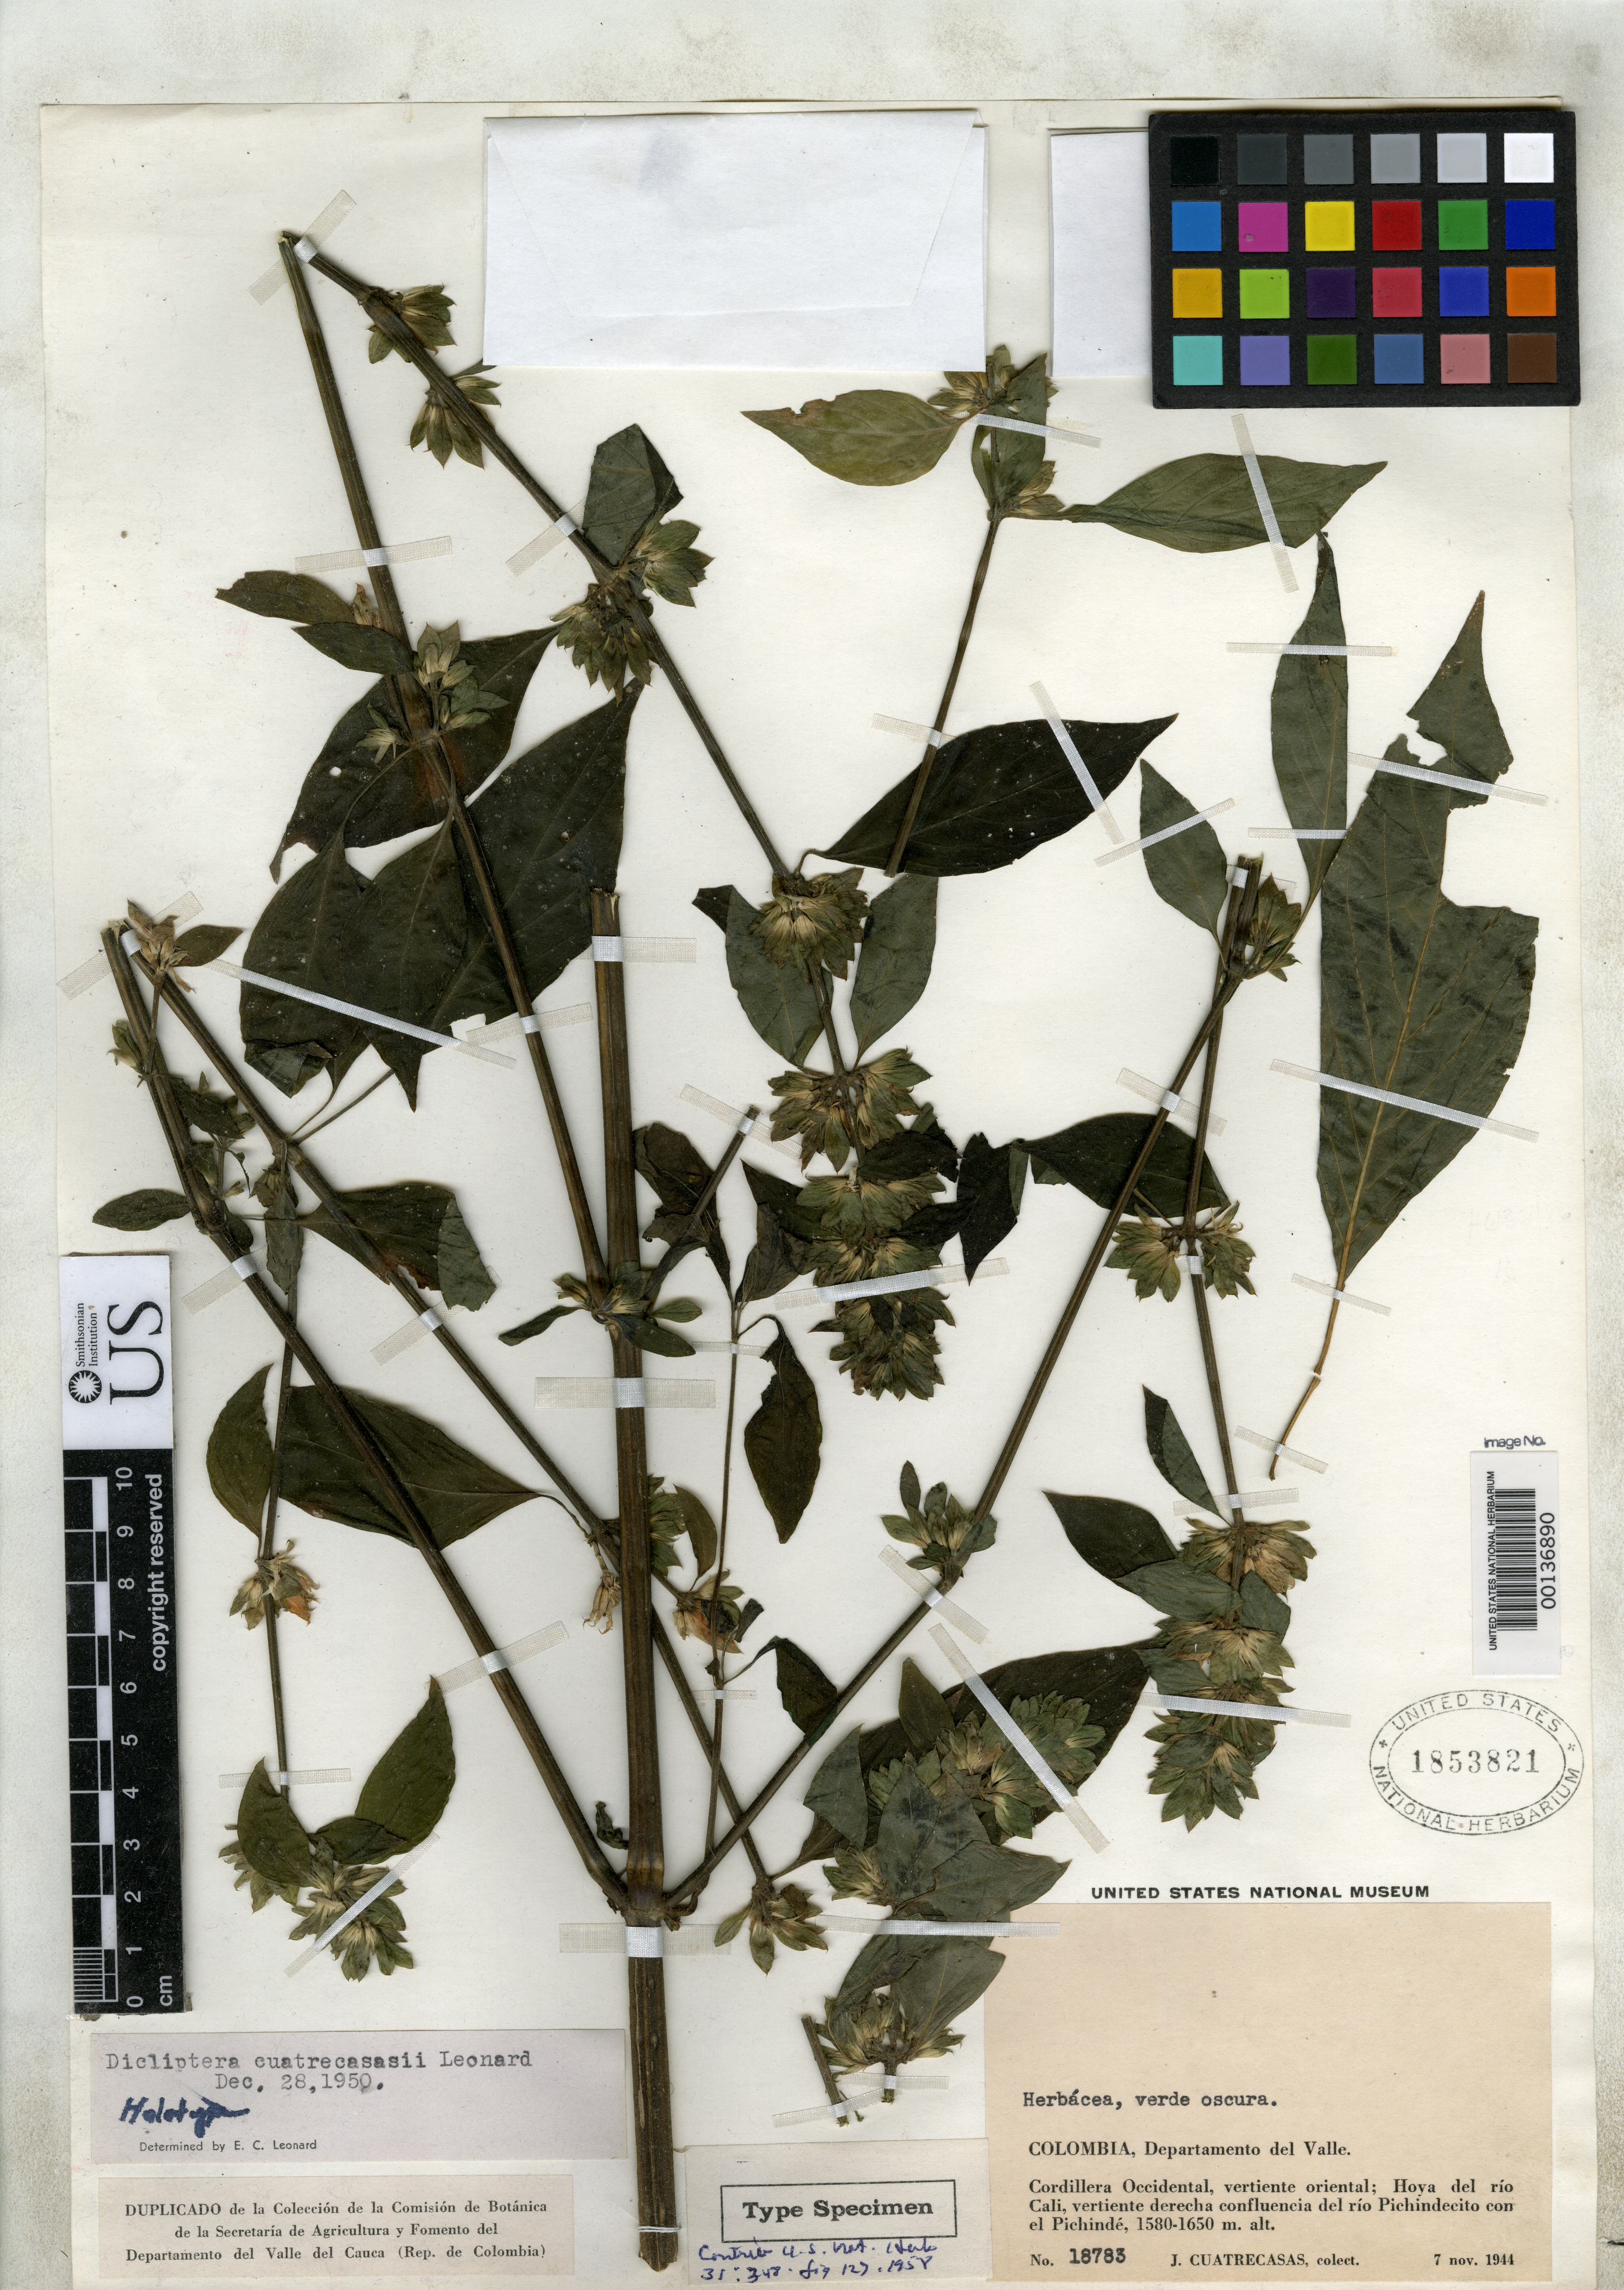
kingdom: Plantae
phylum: Tracheophyta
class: Magnoliopsida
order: Lamiales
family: Acanthaceae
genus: Dicliptera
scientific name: Dicliptera cuatrecasasii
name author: Leonard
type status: Holotype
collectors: J. Cuatrecasas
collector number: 18783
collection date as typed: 07 Nov 1944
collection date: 1944-11-07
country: Colombia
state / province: Valle del Cauca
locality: Hoya del rio Cali, vertiente dereche confluencia del rio Pichindecito con el Pichinde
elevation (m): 1580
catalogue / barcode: US 1853821